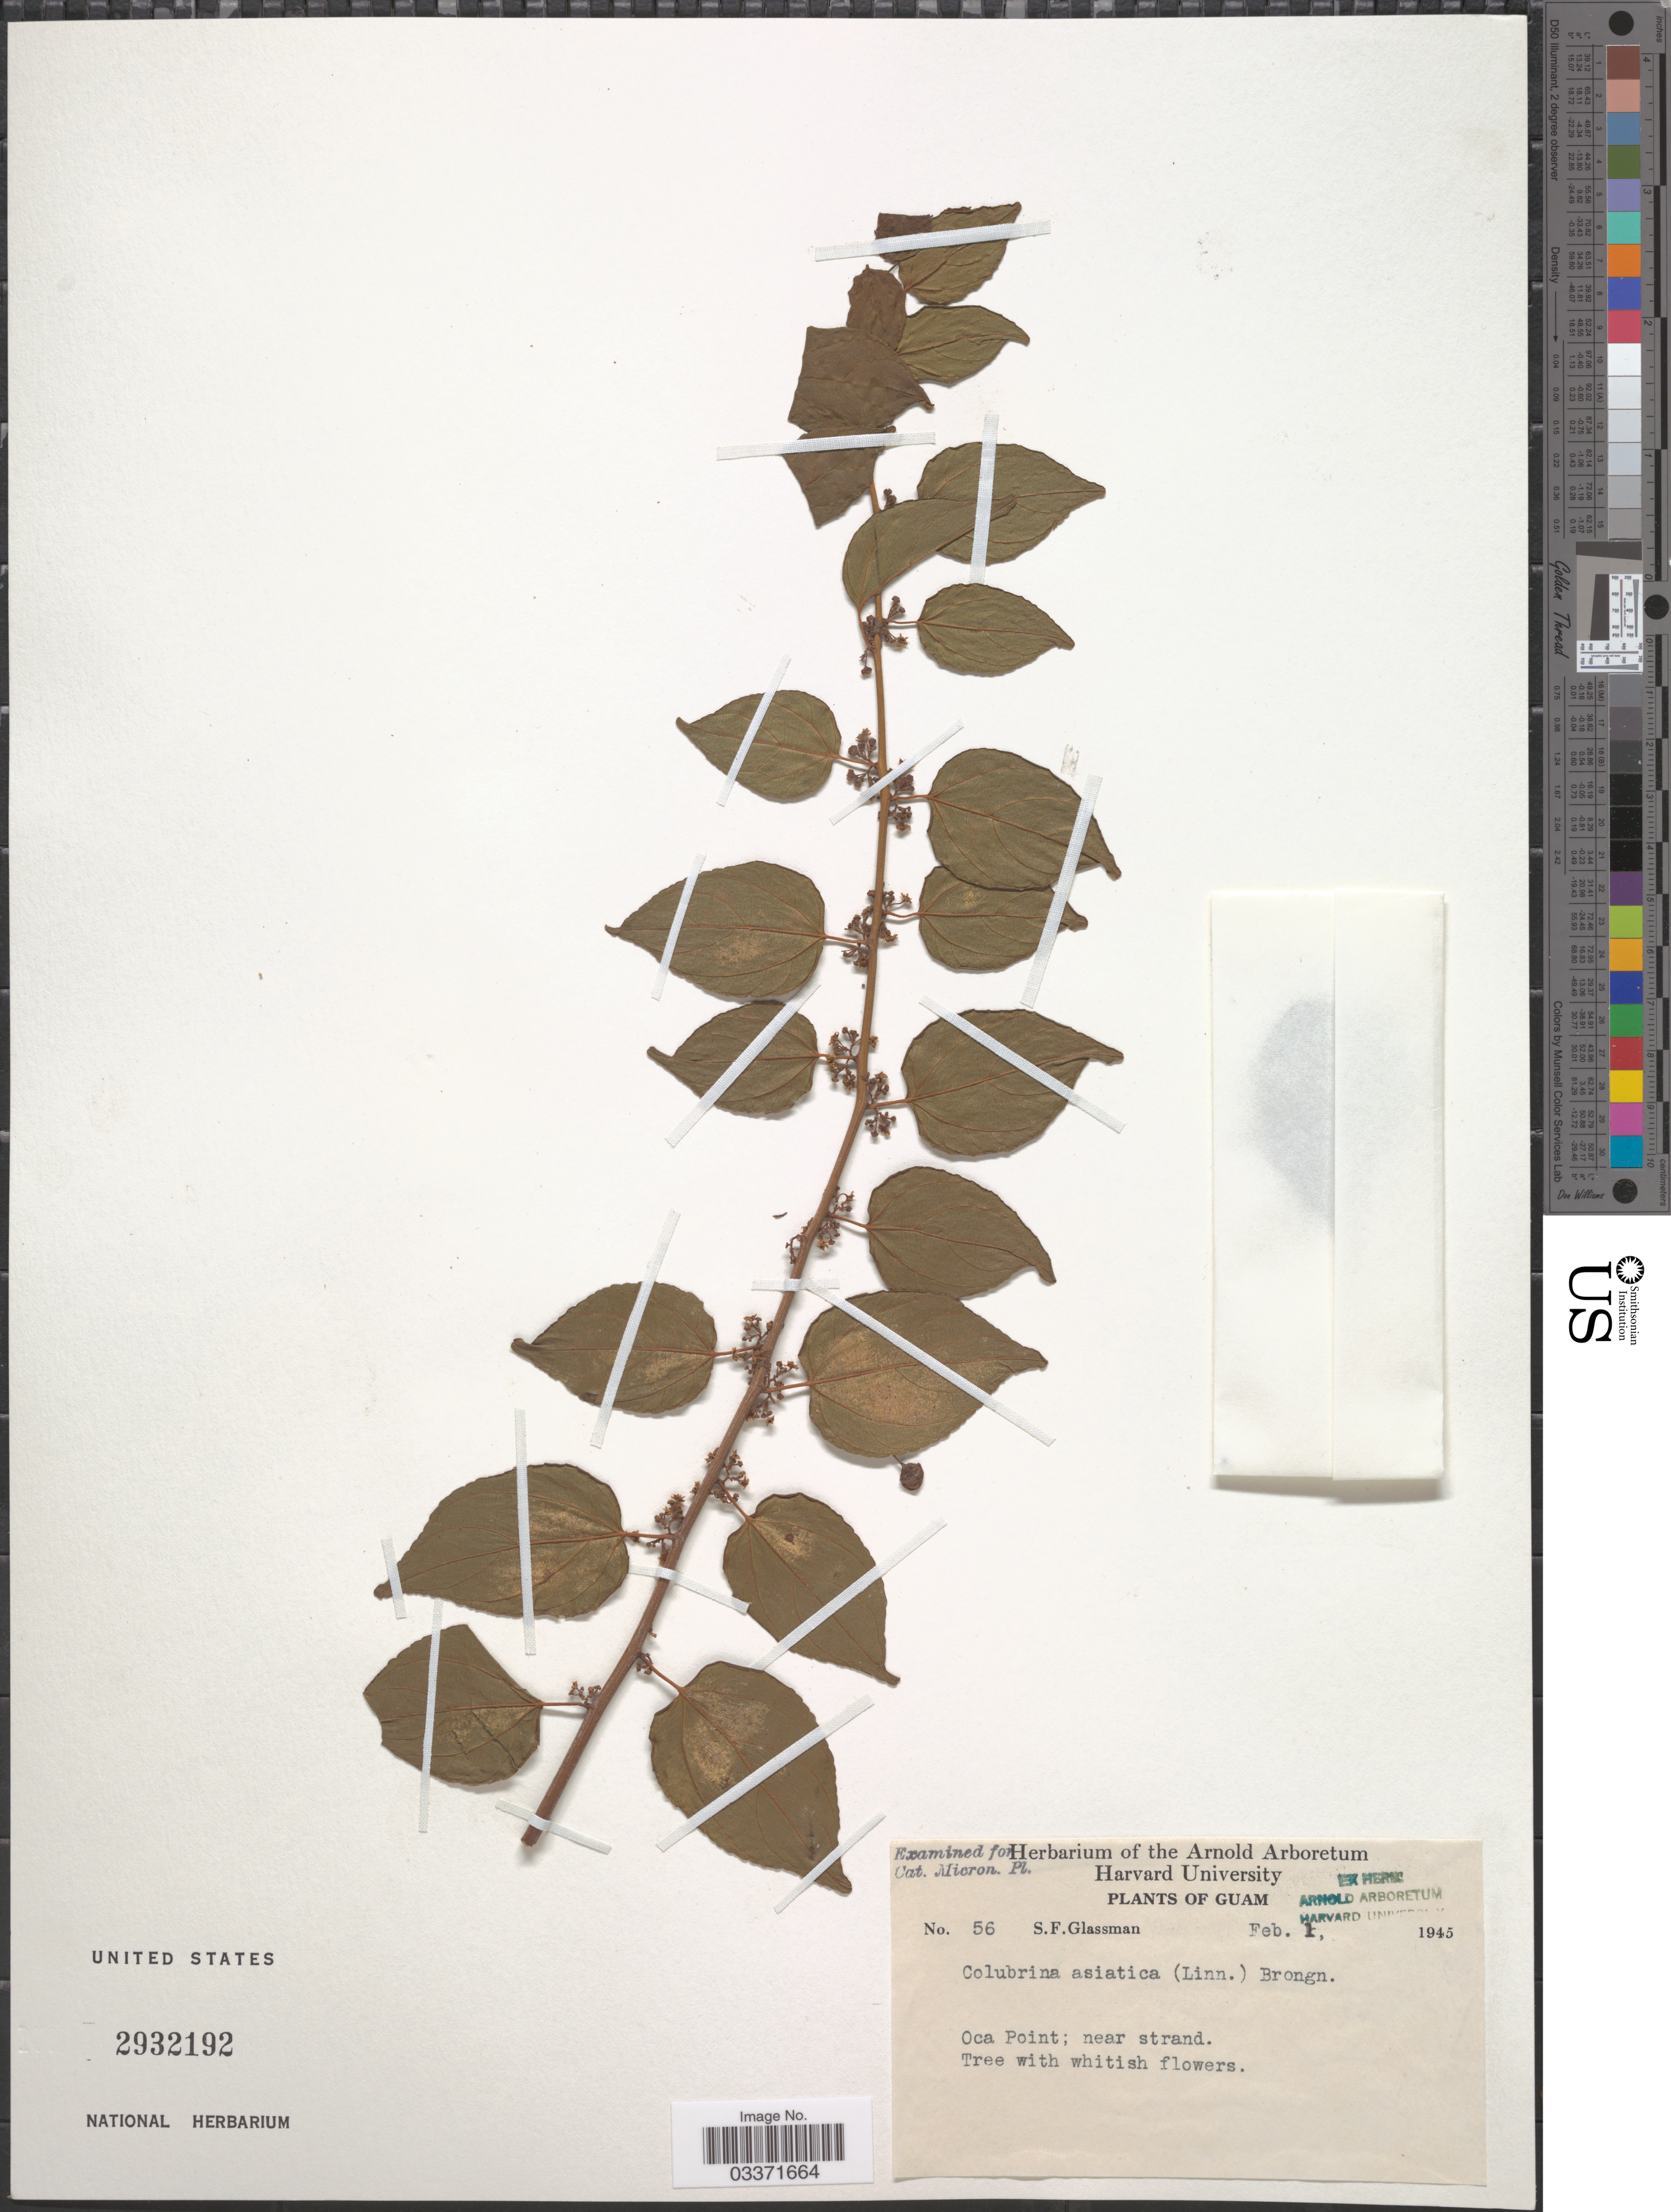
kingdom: Plantae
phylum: Tracheophyta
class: Magnoliopsida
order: Rosales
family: Rhamnaceae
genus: Colubrina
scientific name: Colubrina asiatica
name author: (L.) Brongn.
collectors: S. F. Glassman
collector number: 56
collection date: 1945-02-01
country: Guam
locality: Oca Point: near strand.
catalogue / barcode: US 2932192